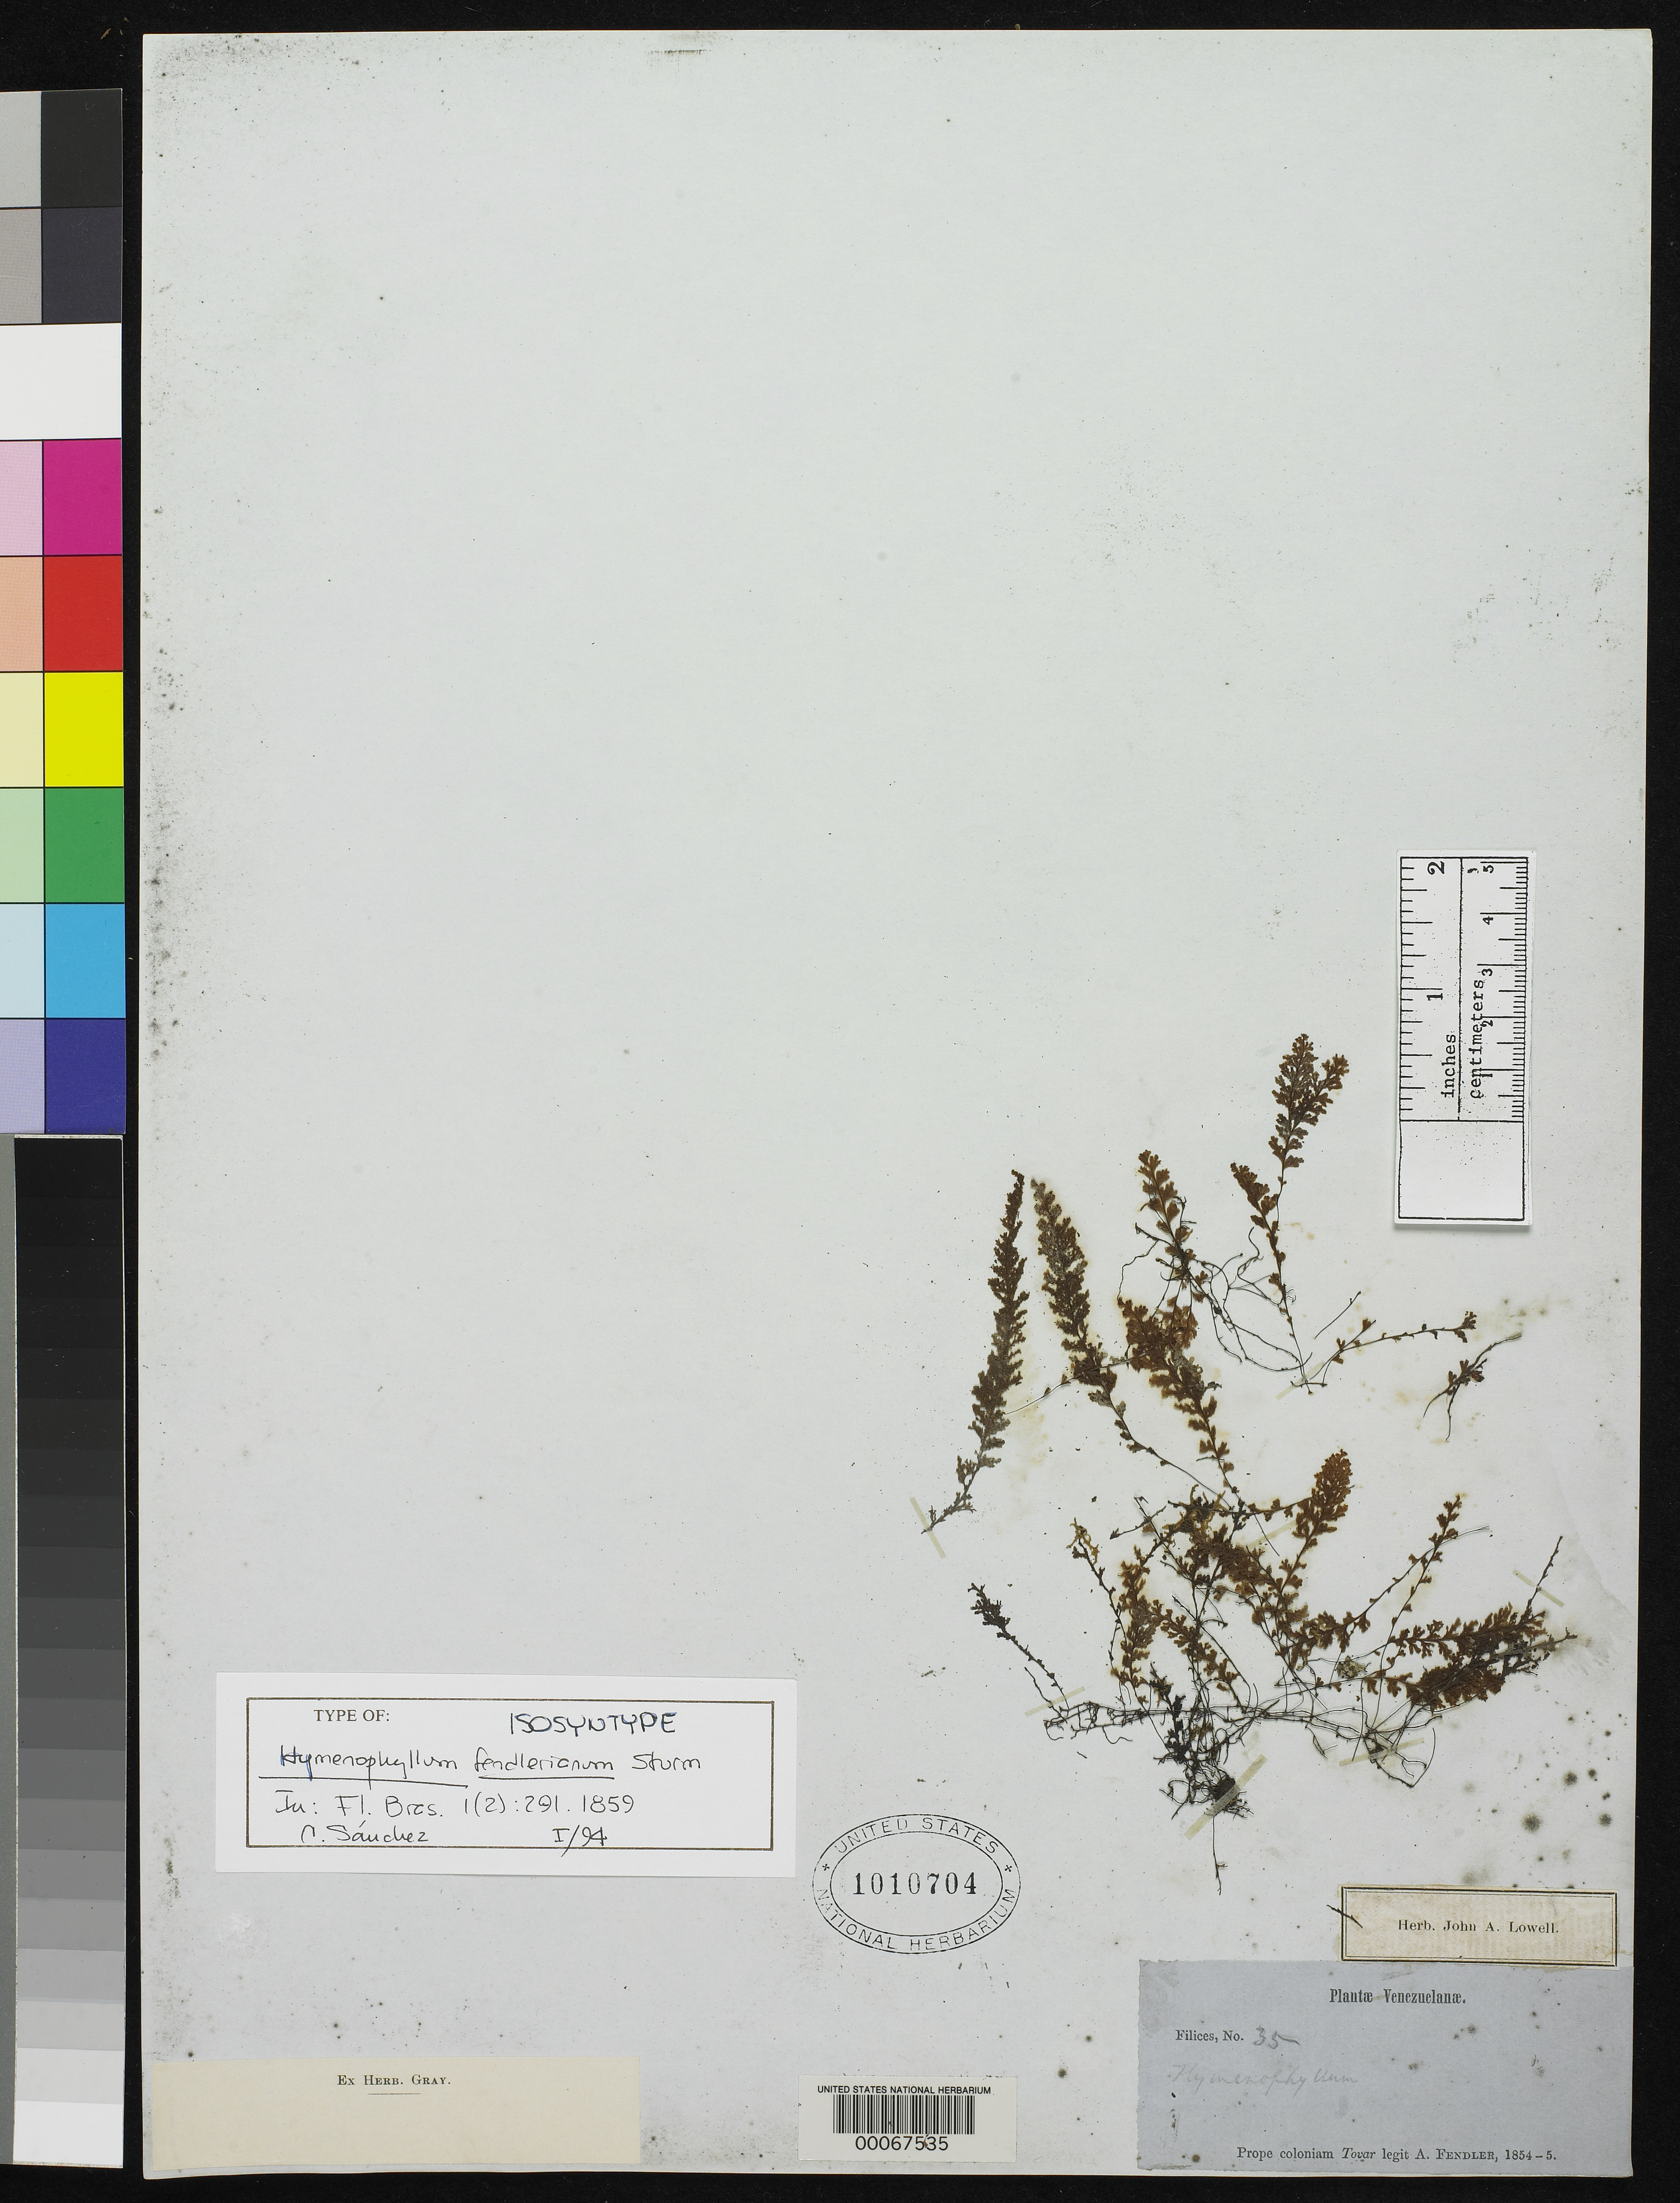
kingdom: Plantae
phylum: Tracheophyta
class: Polypodiopsida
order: Hymenophyllales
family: Hymenophyllaceae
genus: Hymenophyllum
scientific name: Hymenophyllum fendlerianum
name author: J.W. Sturm in Mart.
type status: Lectotype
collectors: A. Fendler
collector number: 35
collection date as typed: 1854 to -- --- 1855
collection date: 1854/1855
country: Venezuela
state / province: Aragua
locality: Colonia Tovar.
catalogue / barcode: US 1010704